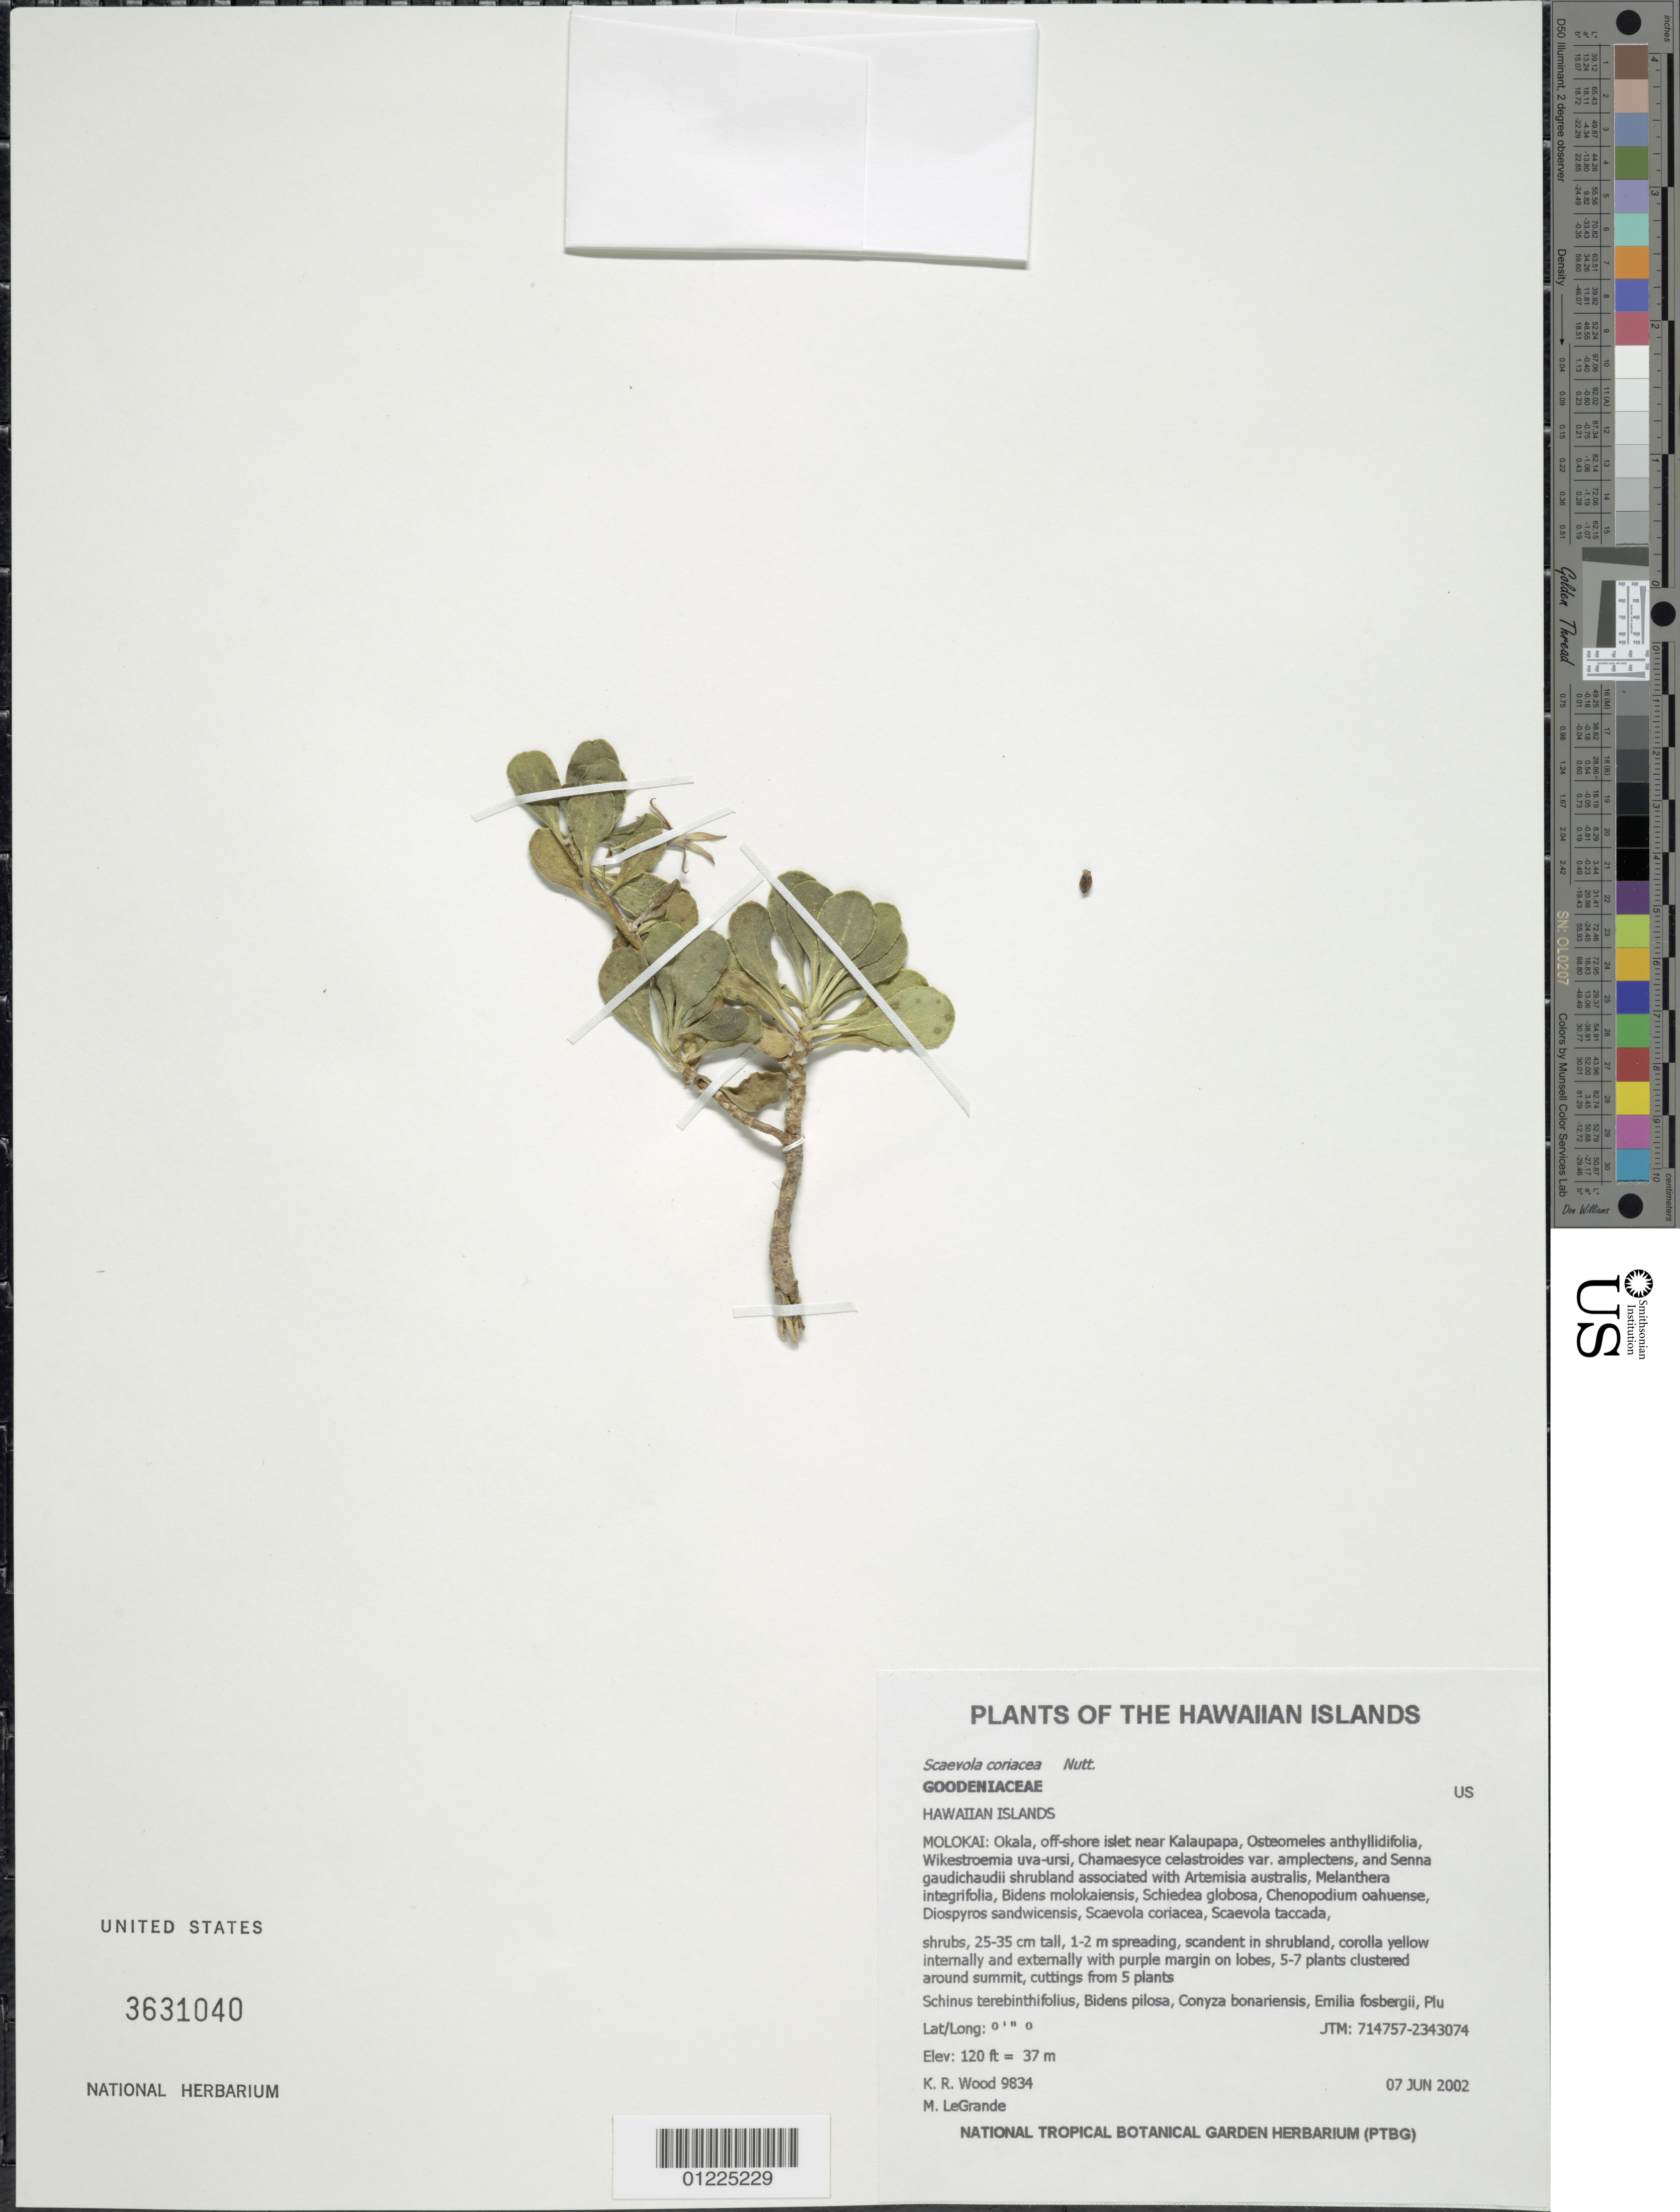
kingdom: Plantae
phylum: Tracheophyta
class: Magnoliopsida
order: Asterales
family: Goodeniaceae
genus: Scaevola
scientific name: Scaevola coriacea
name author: Nutt.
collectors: K. R. Wood & M. LeGrande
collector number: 9834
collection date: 2002-06-07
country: United States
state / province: Hawaii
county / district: Maui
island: Moloka'i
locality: Okala, off-shore islet near Kalaupapa.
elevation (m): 37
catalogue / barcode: US 3631040